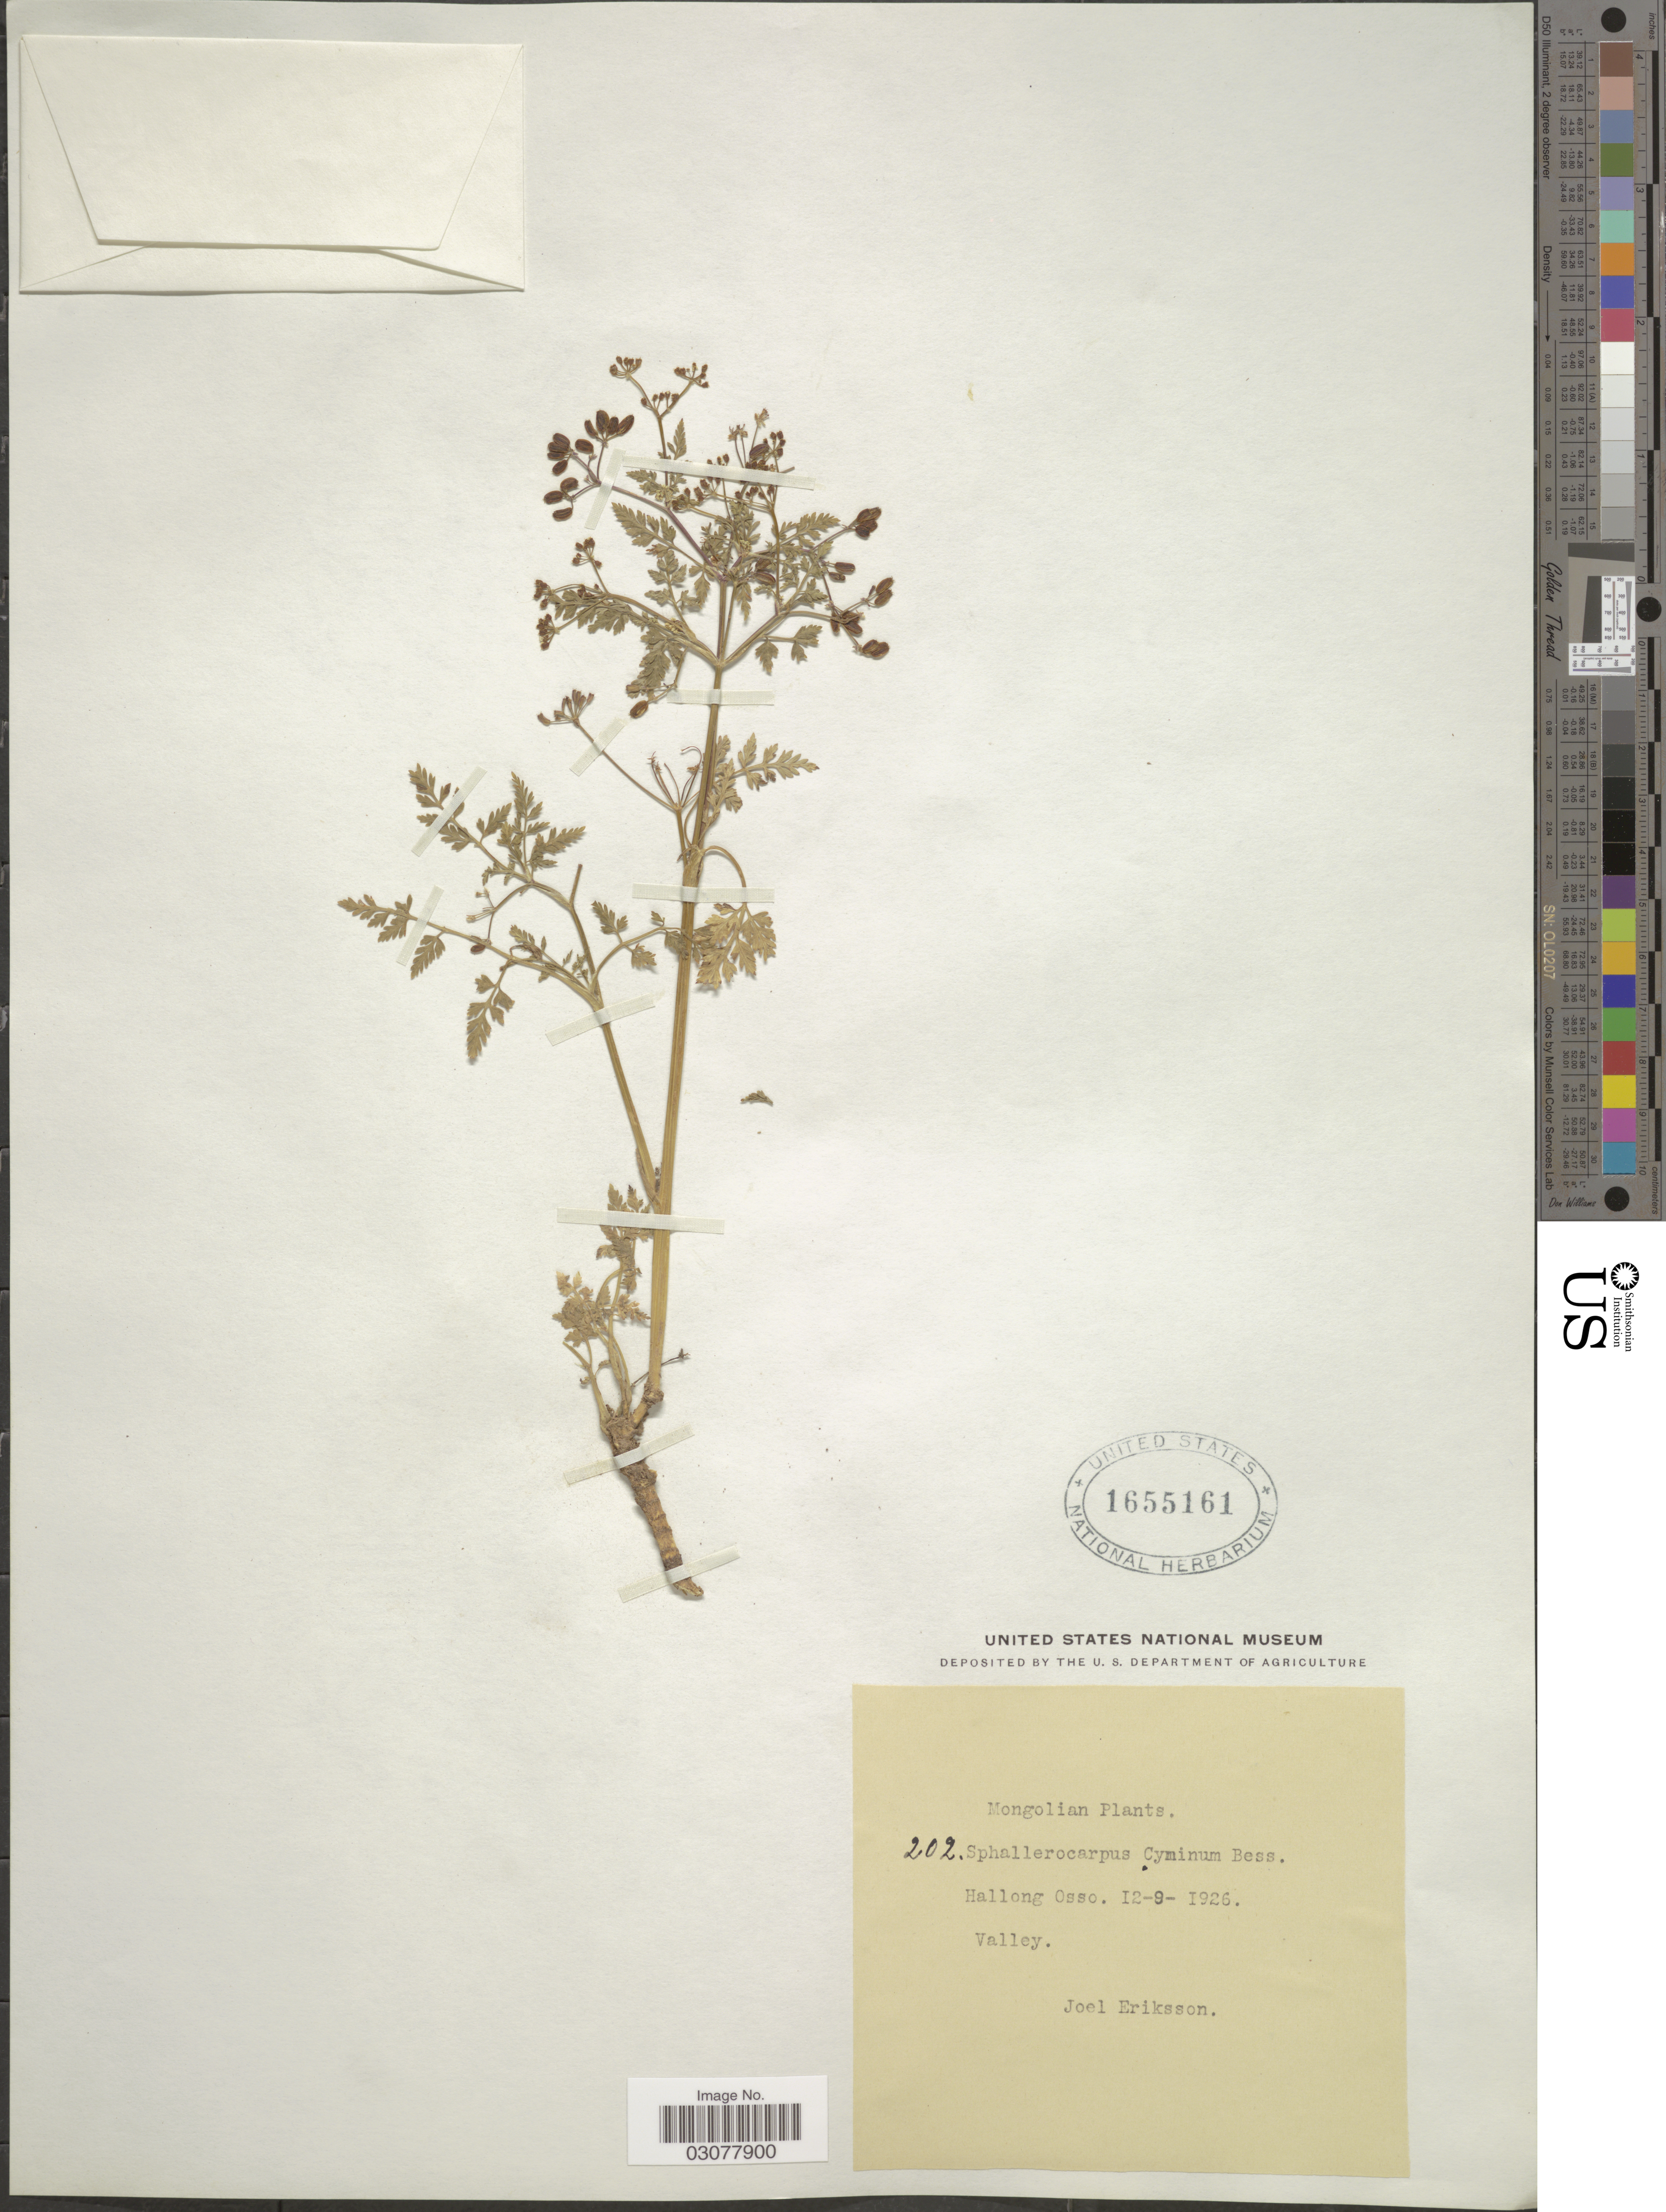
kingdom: Plantae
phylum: Tracheophyta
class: Magnoliopsida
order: Apiales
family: Apiaceae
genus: Chaerophyllum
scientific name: Chaerophyllum cyminum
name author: Fisch. ex DC.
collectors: J. Eriksson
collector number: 202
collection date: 1926-09-12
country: Mongolia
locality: Mongolian, Hallong Osso. Valley.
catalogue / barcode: US 1655161